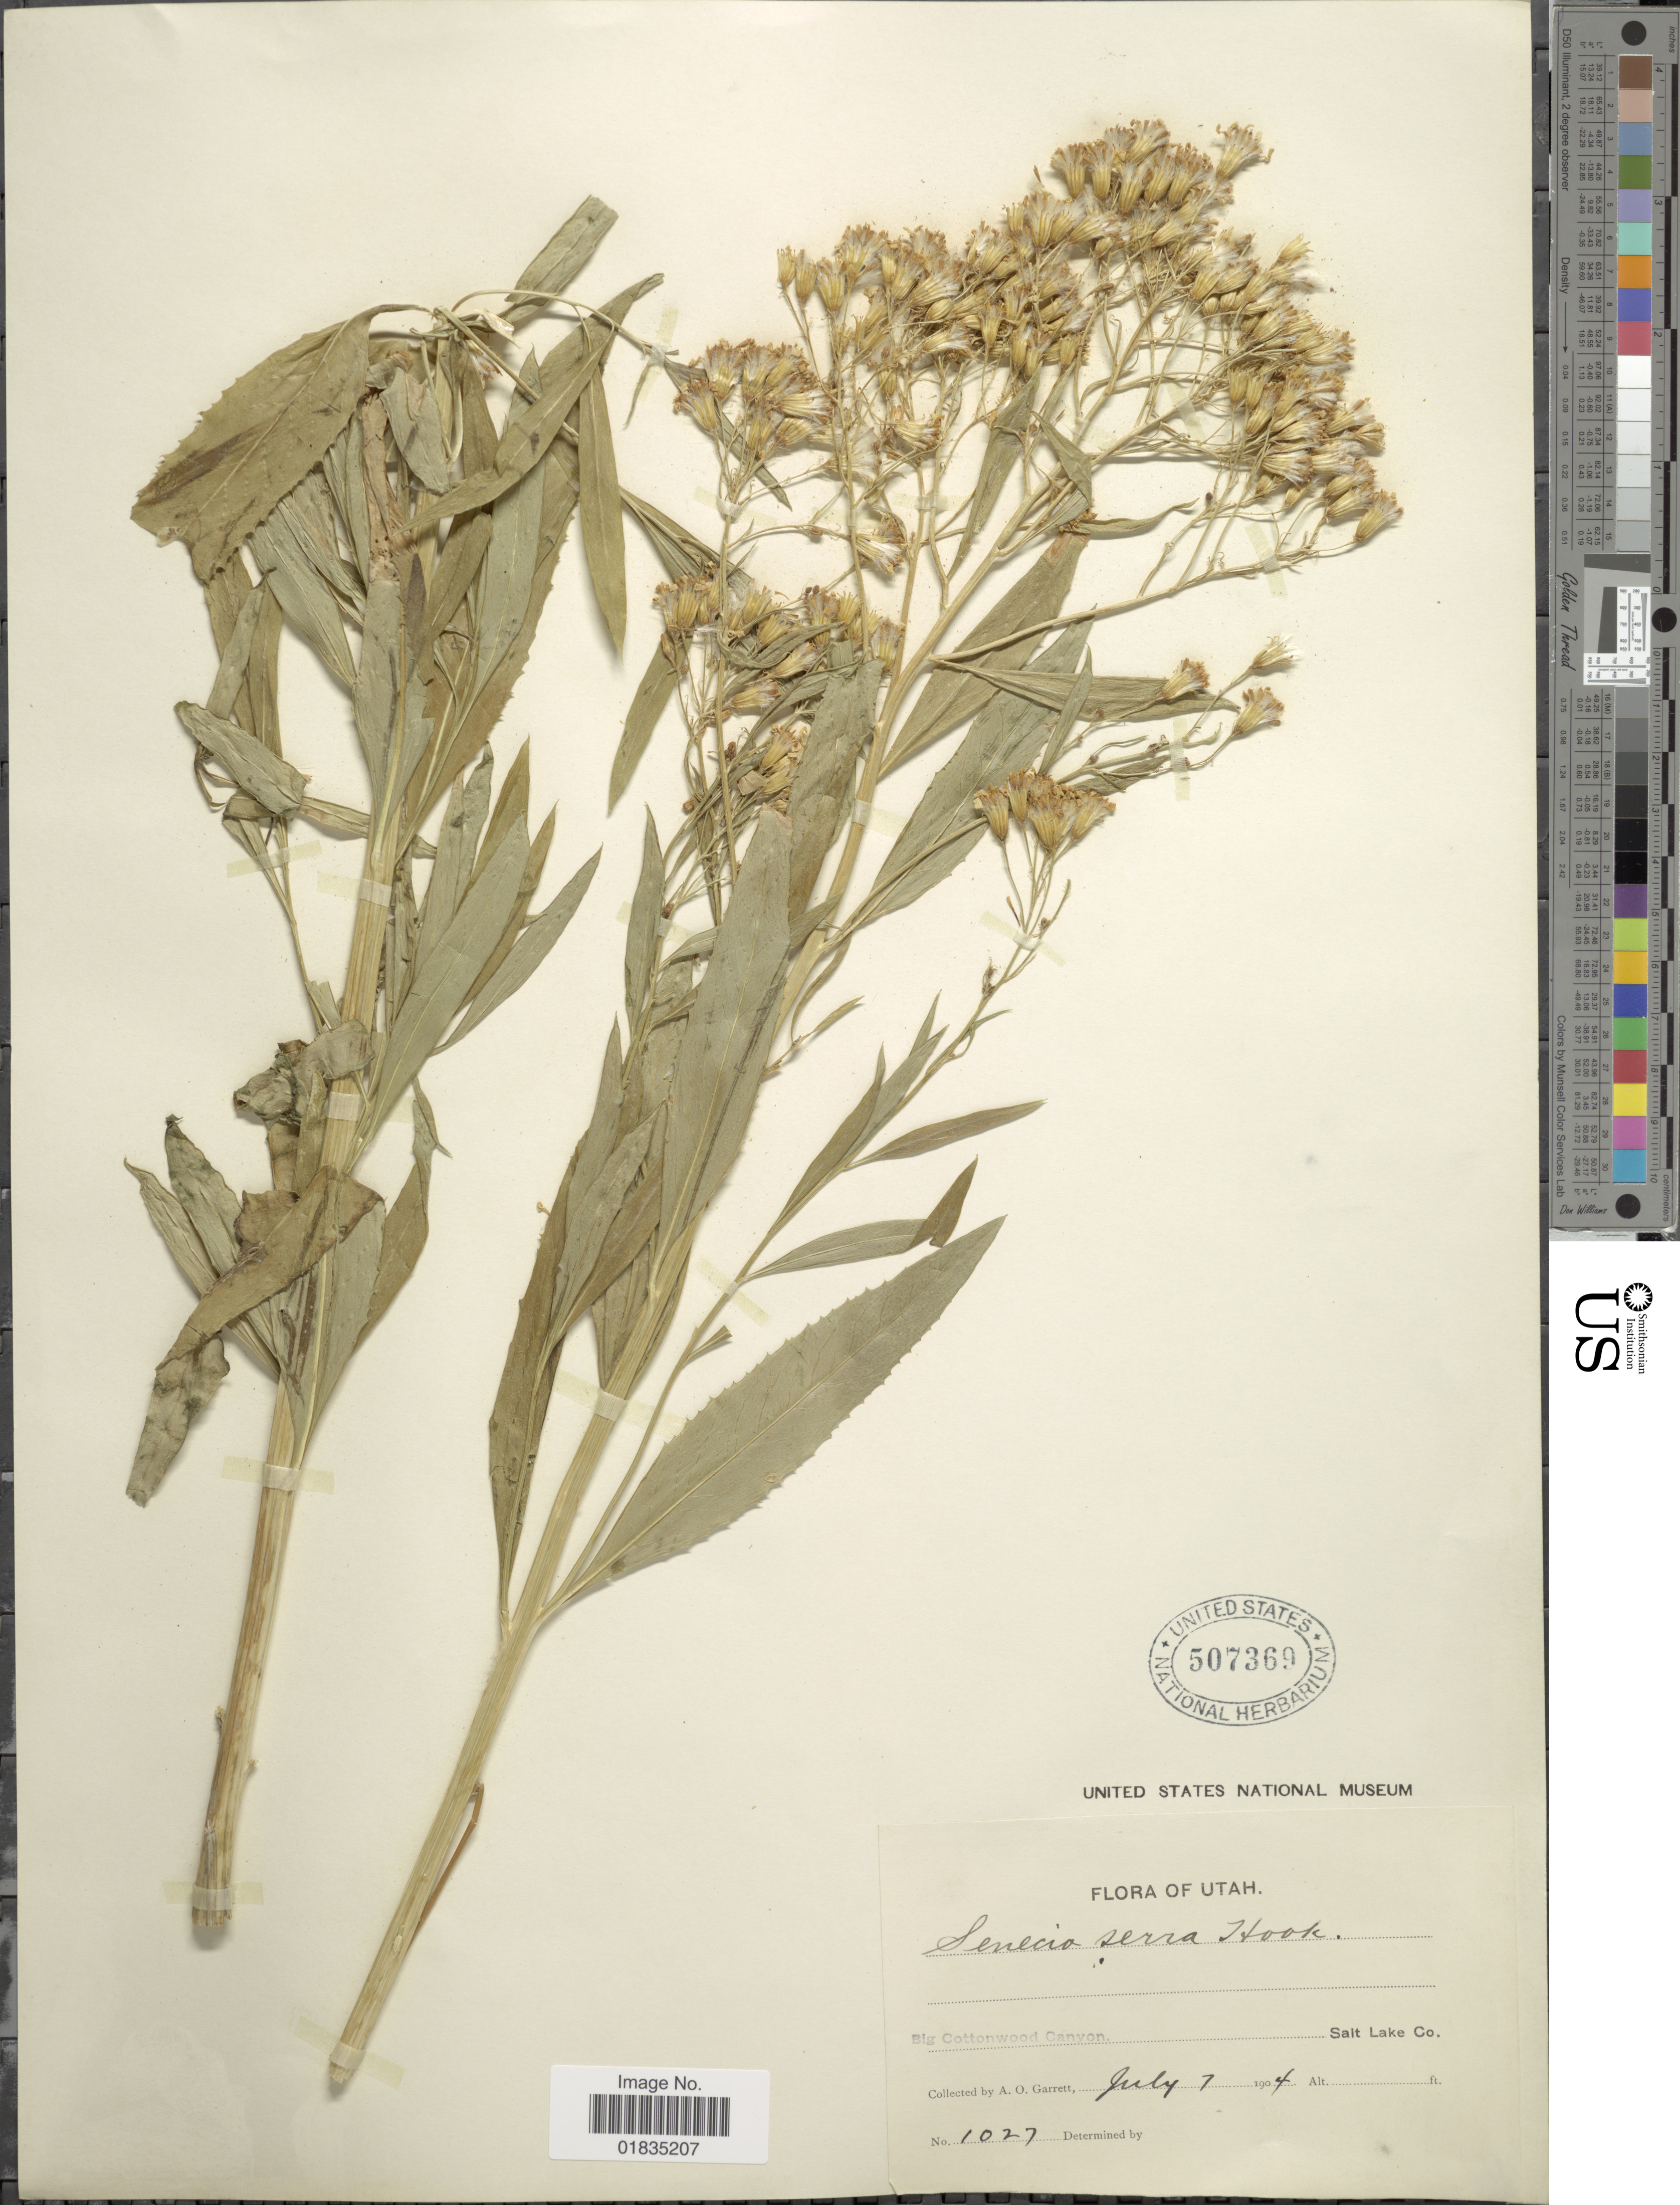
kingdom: Plantae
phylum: Tracheophyta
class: Magnoliopsida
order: Asterales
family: Asteraceae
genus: Senecio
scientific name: Senecio serra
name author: Hook.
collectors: A. O. Garrett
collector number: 1027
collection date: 1904-07-07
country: United States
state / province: Utah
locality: Big Cottonwood Canyon Salt Lake Co.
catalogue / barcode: US 507369